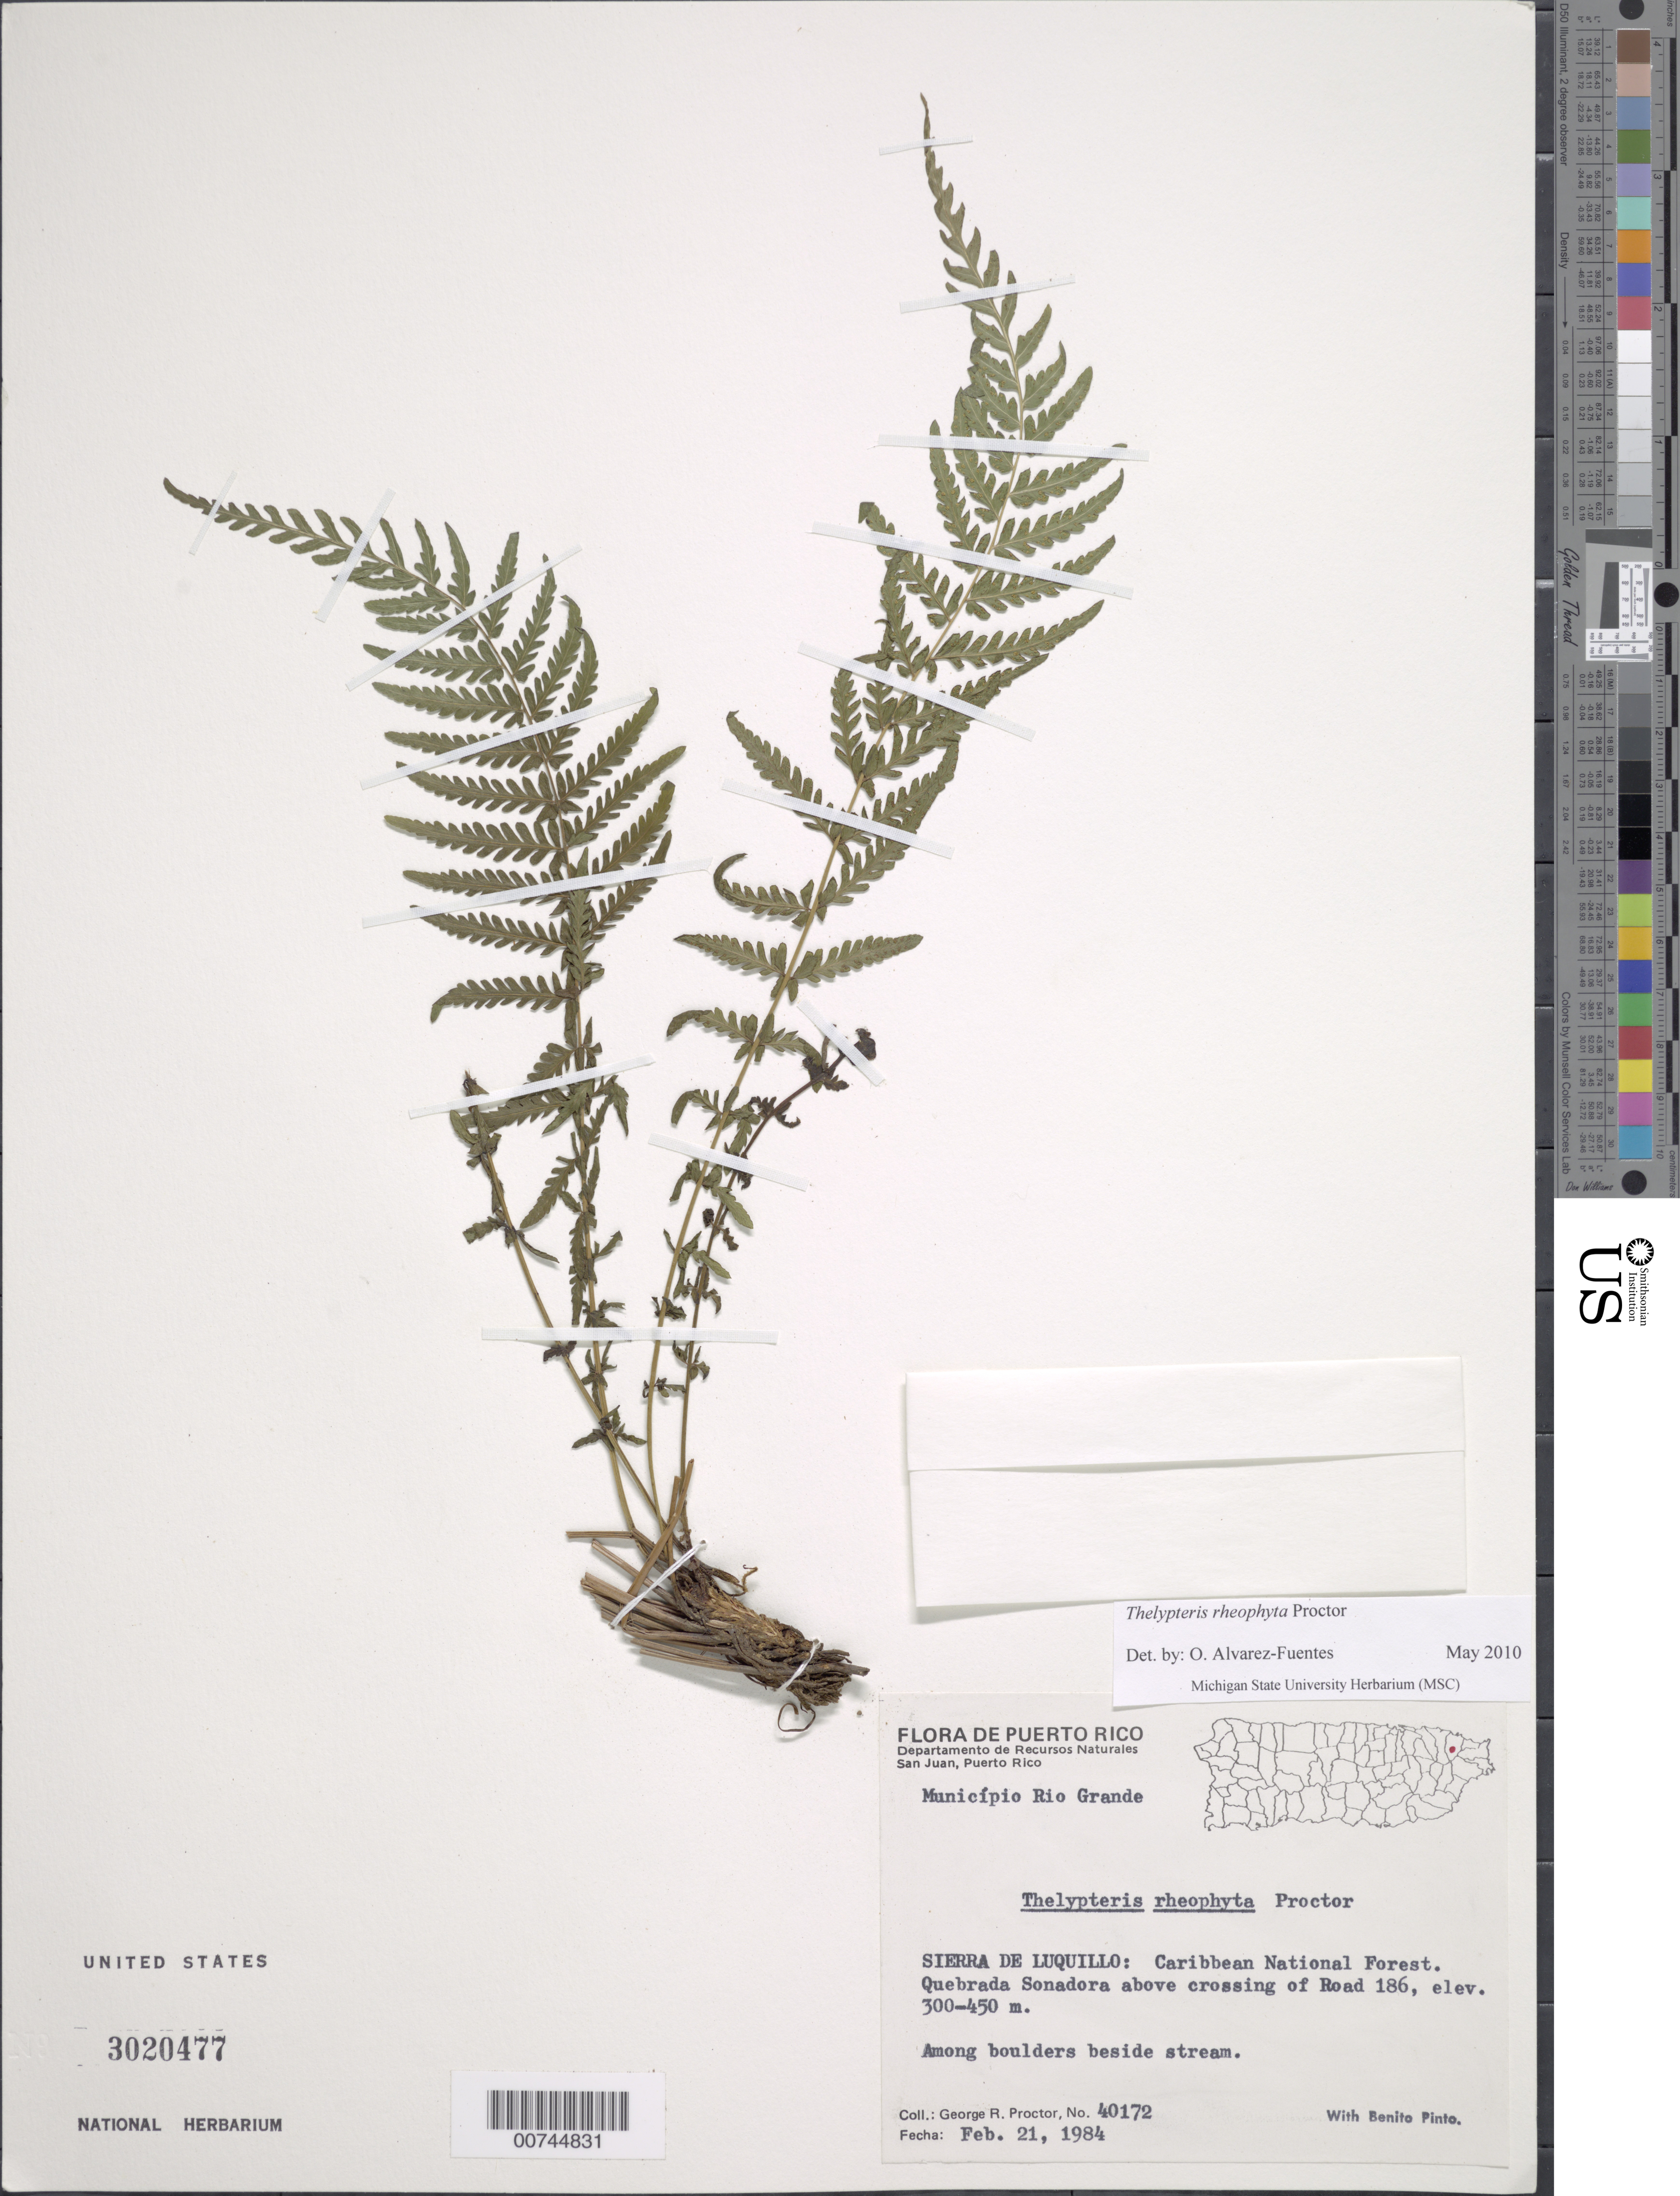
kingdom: Plantae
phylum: Tracheophyta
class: Polypodiopsida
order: Polypodiales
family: Thelypteridaceae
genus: Amauropelta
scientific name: Amauropelta rheophyta (Proctor) comb. nov., ined 2015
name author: (Proctor)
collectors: G. R. Proctor & B. Pinto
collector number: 40172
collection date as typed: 21 Feb 1984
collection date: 1984-02-21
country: Puerto Rico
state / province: Río Grande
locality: Sierra de Luquillo: Caribbean National Forest. Quebrada Sonadora above crossing of Road 186. Municipio Río Grande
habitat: Among boulders beside stream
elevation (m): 300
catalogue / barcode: US 3020477